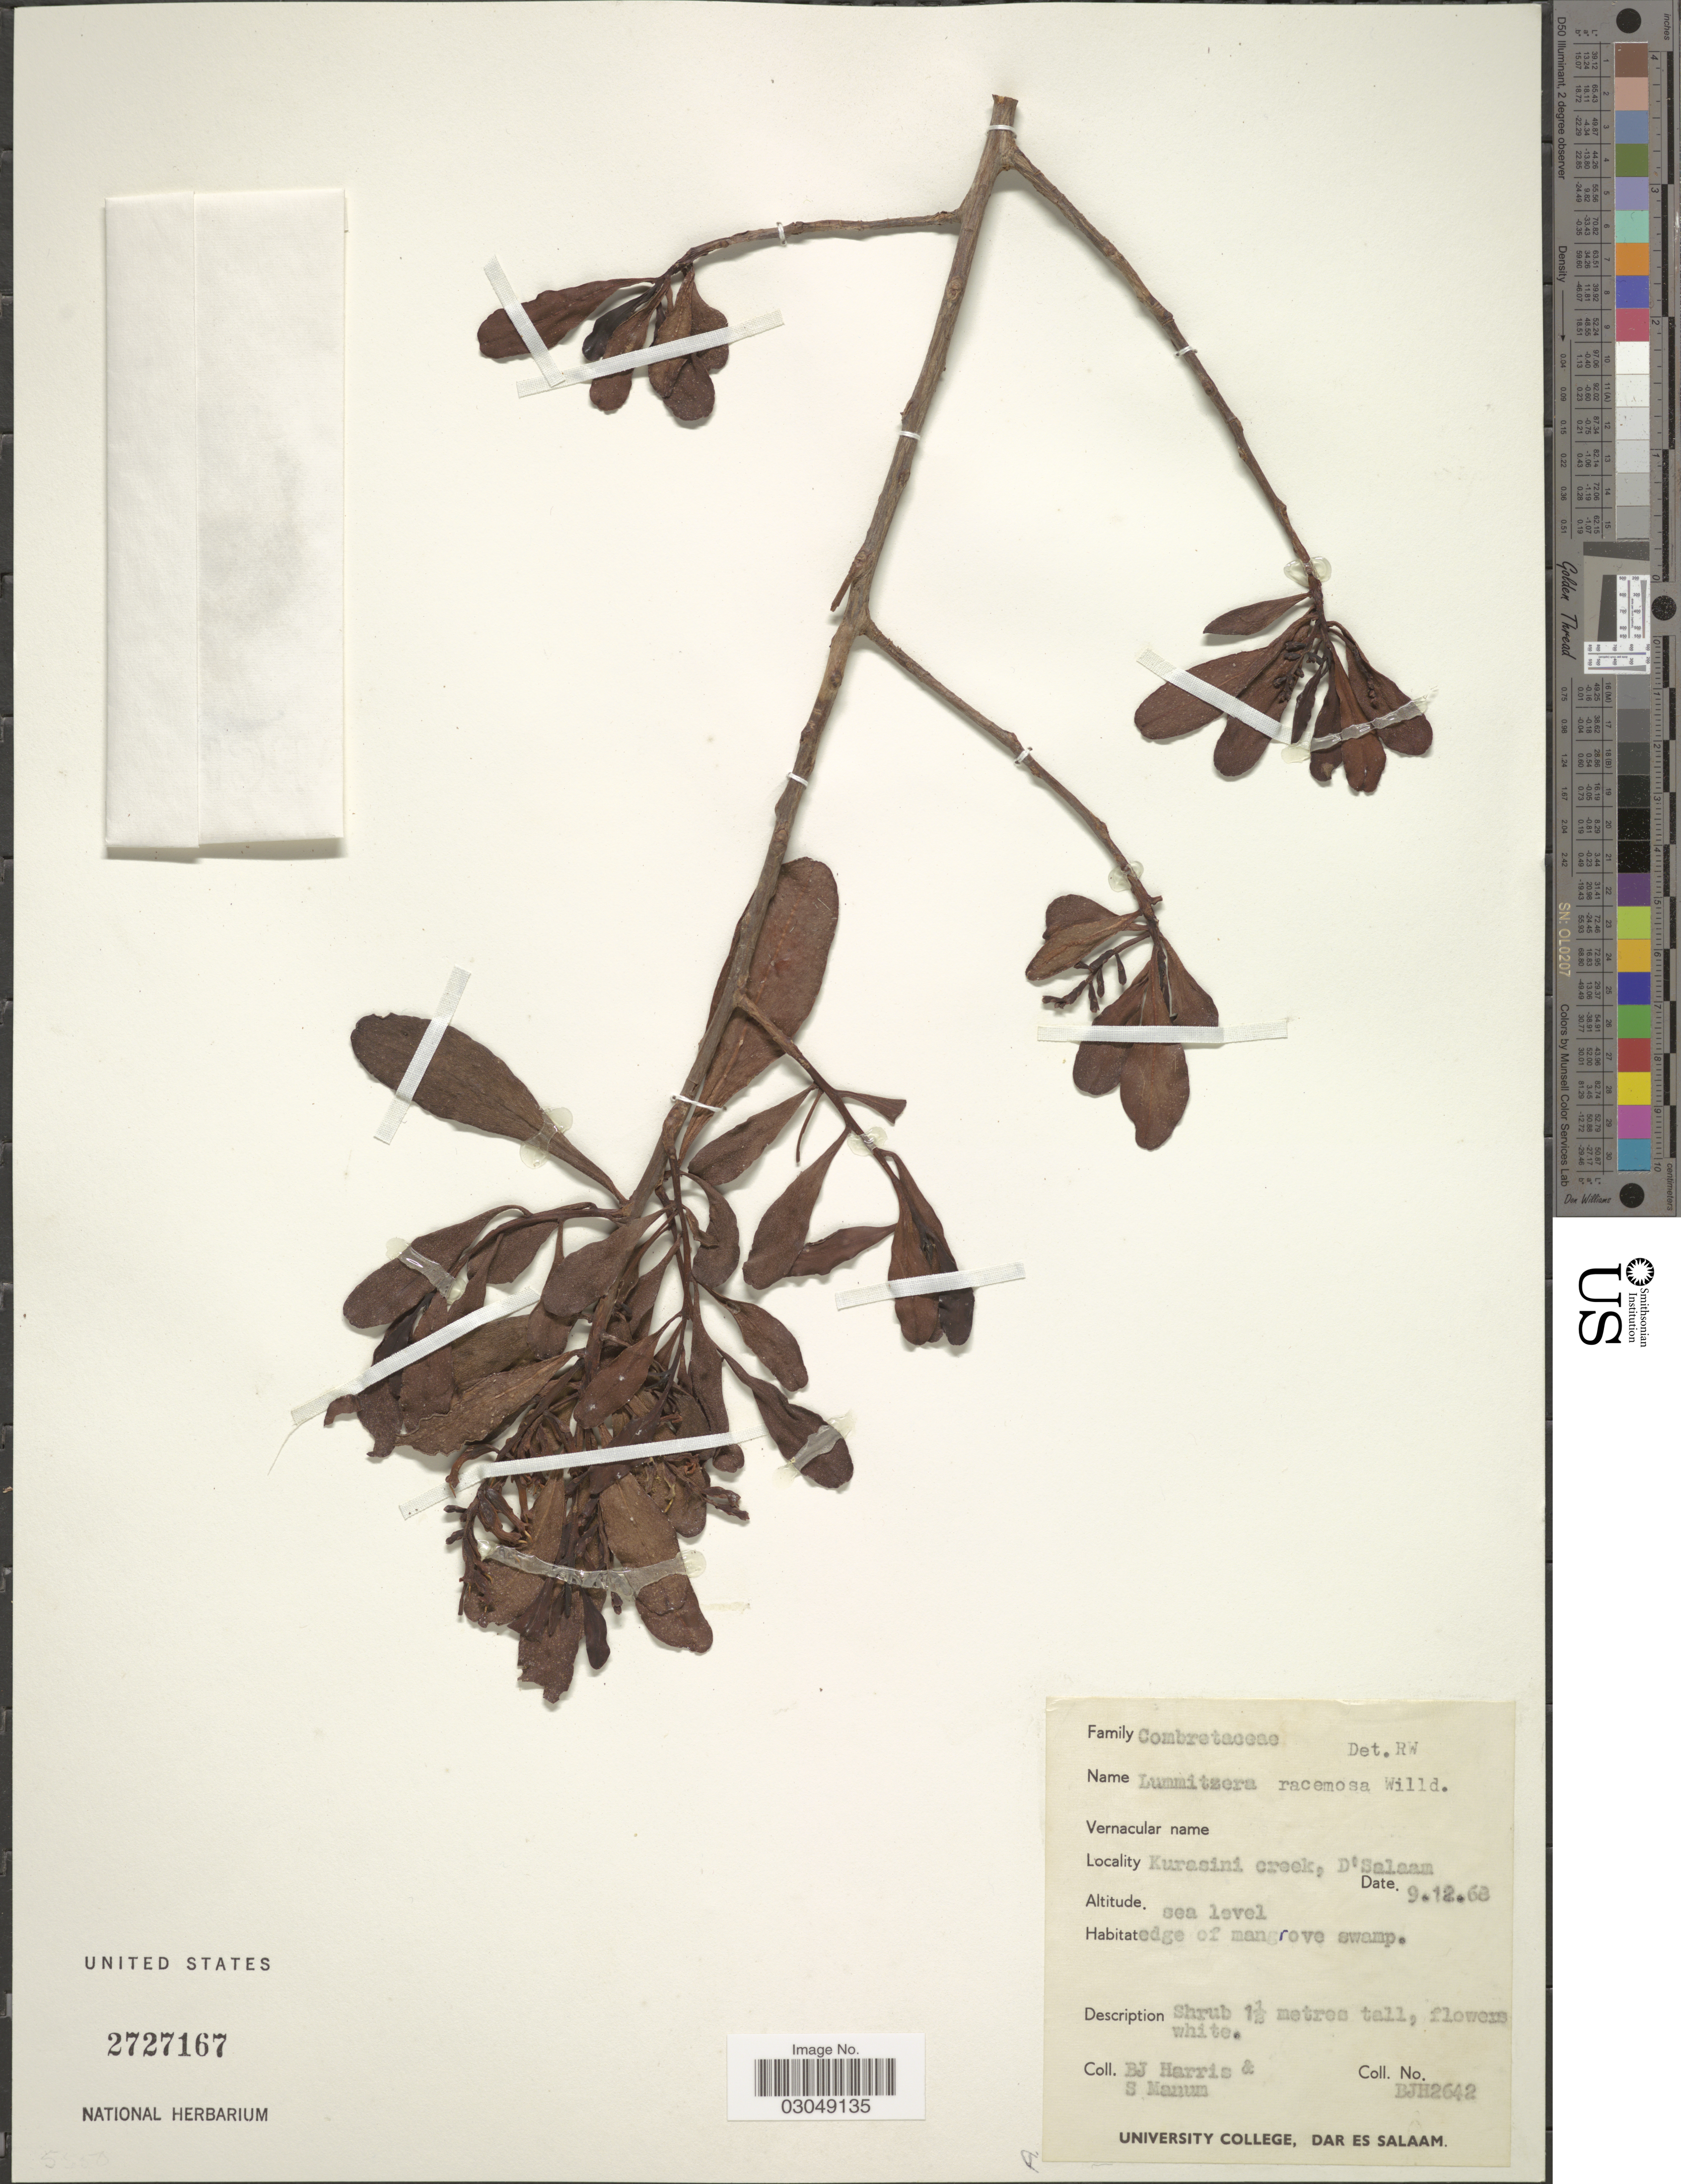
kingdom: Plantae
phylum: Tracheophyta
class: Magnoliopsida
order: Myrtales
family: Combretaceae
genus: Lumnitzera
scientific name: Lumnitzera racemosa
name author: Willd.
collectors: B. J. Harris & S. Manum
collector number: BJH2642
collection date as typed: Transcribed d/m/y: 9/12/68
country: Tanzania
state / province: Dar es Salaam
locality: Kurasini creek, D'Salaam.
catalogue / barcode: US 2727167